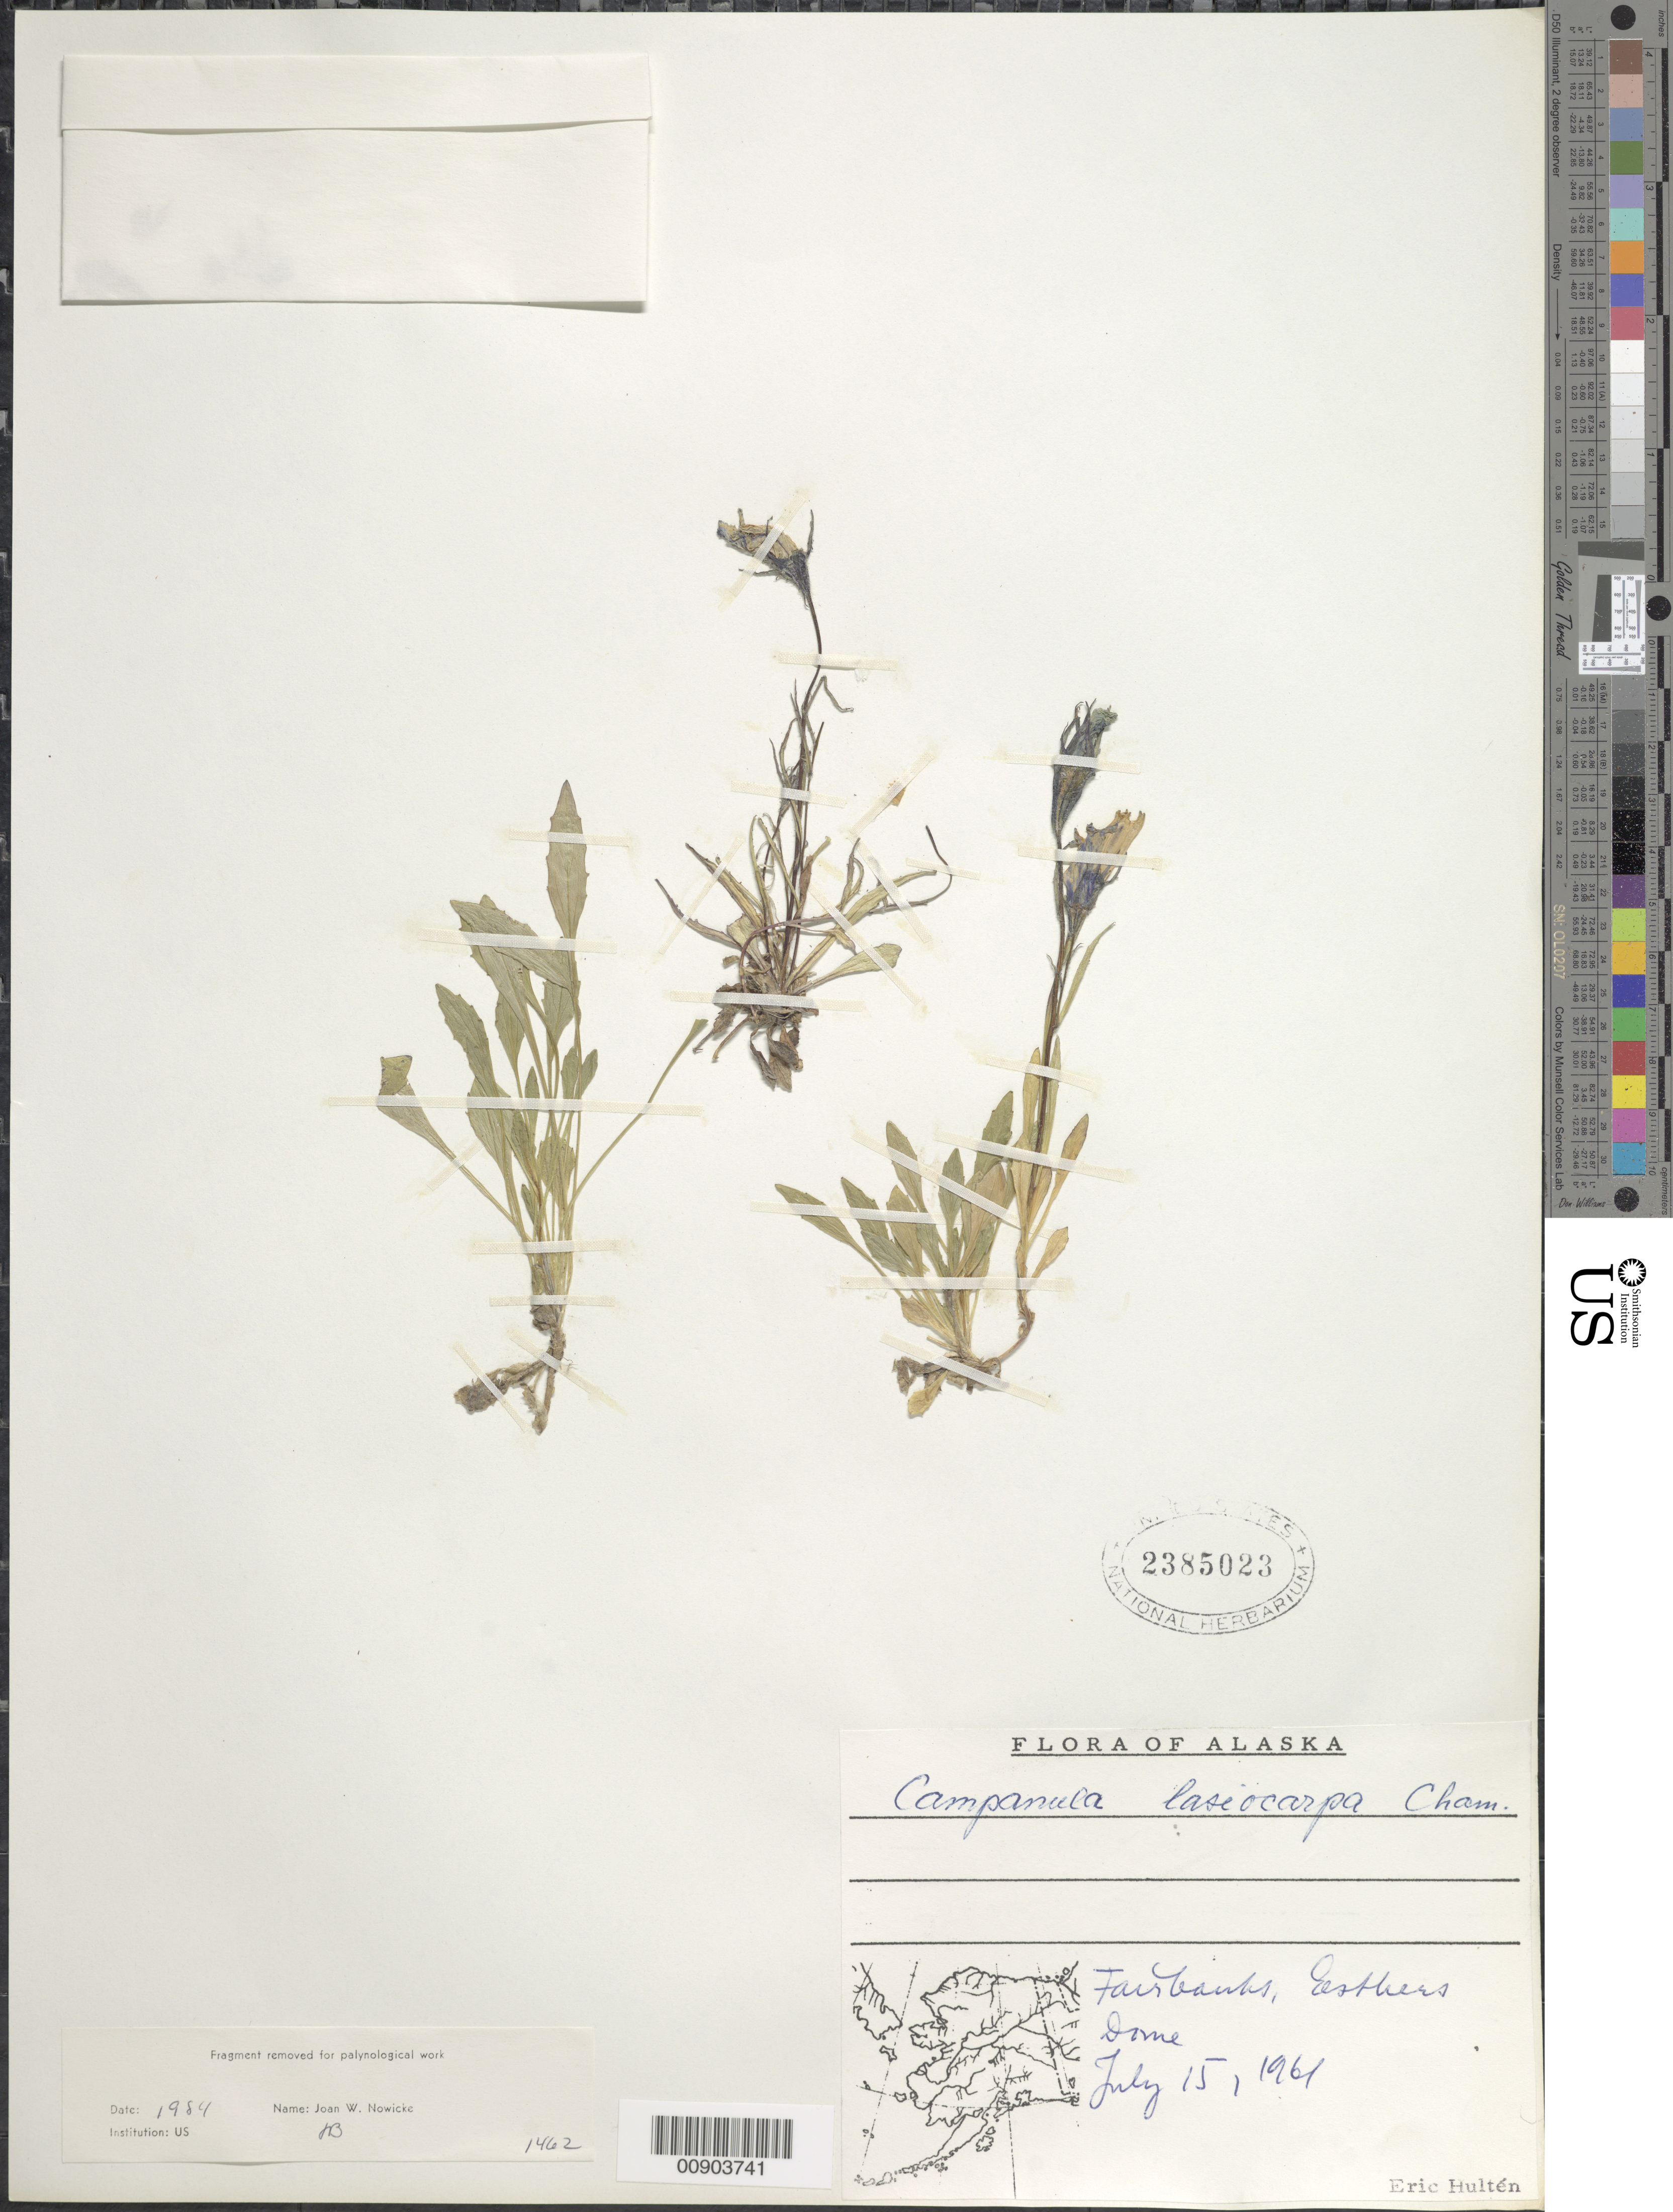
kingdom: Plantae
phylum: Tracheophyta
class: Magnoliopsida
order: Asterales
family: Campanulaceae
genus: Campanula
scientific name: Campanula lasiocarpa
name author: Cham.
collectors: E. G. Hultén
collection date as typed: July 15, 1961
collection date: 1961-07-15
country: United States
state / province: Alaska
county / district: Fairbanks North Star Borough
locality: Fairbanks, Esthers Dome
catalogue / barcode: US 2385023